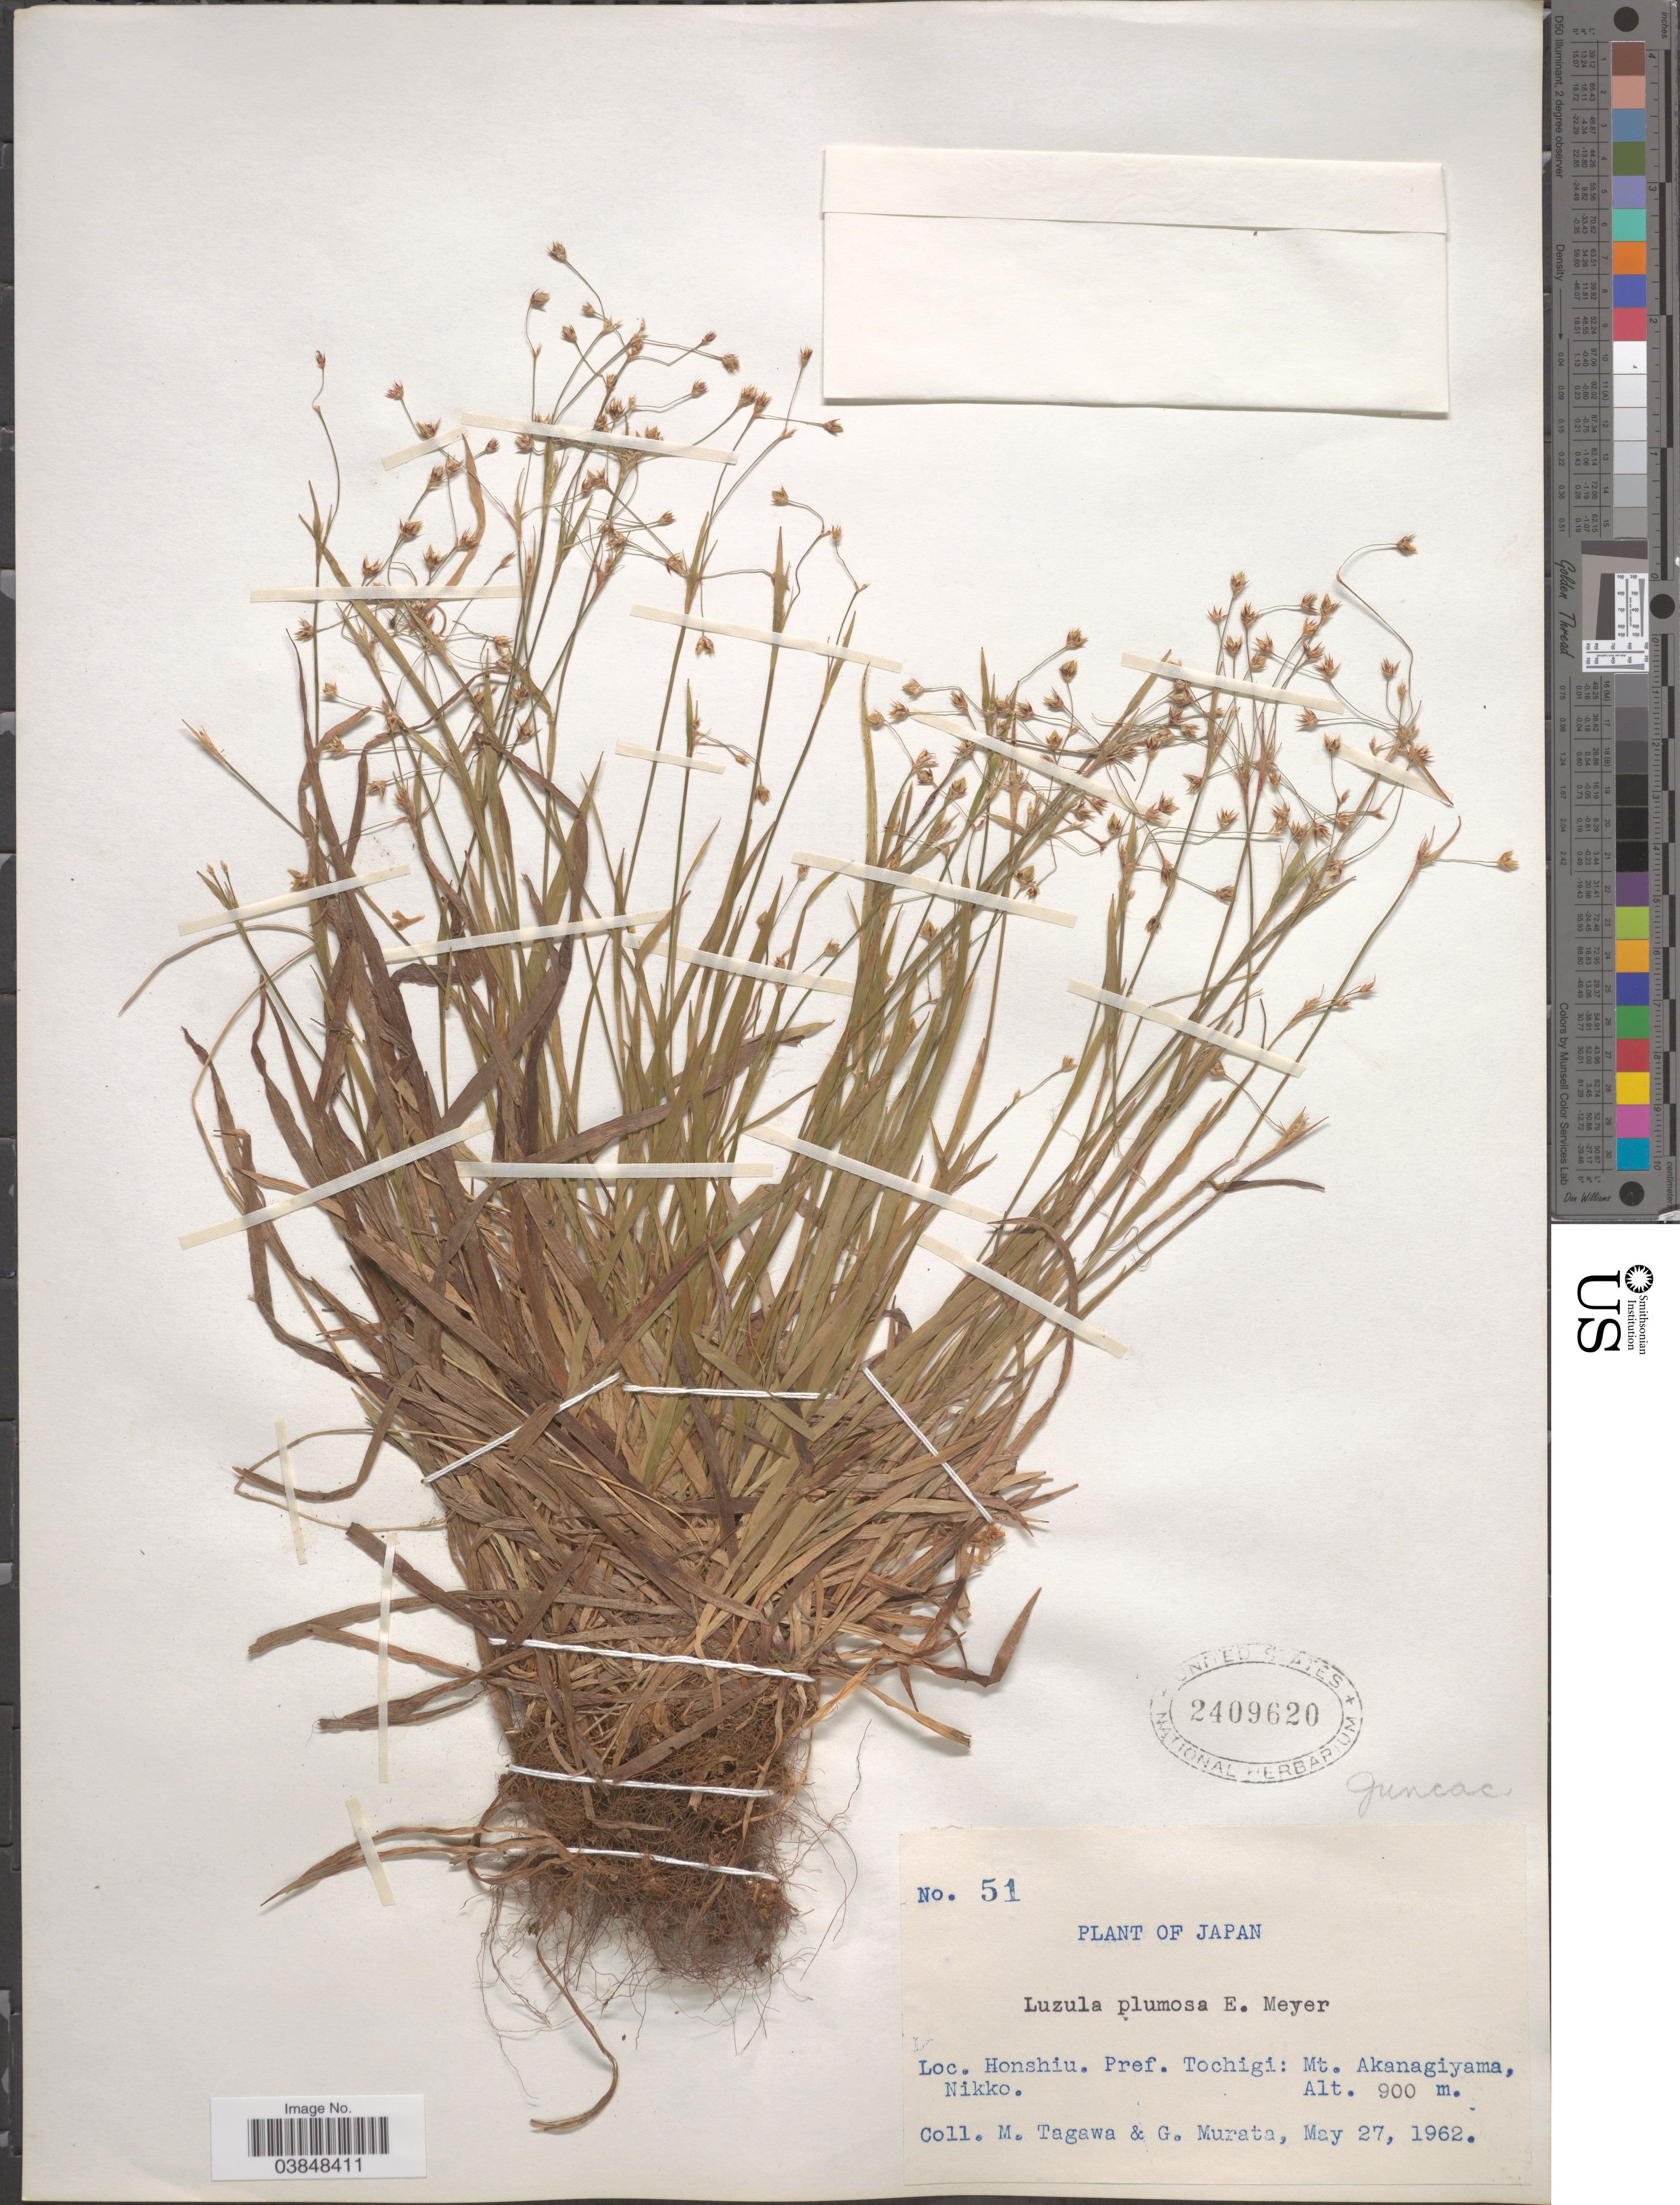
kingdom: Plantae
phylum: Tracheophyta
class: Liliopsida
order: Poales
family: Juncaceae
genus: Luzula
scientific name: Luzula plumosa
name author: E. Mey.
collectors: M. Tagawa & G. Murata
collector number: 51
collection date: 1962-05-27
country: Japan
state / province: Totigi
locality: Honshiu. Pref. Tochigi: Mt. Akanagiyama, Nikko.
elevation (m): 900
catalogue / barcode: US 2409620